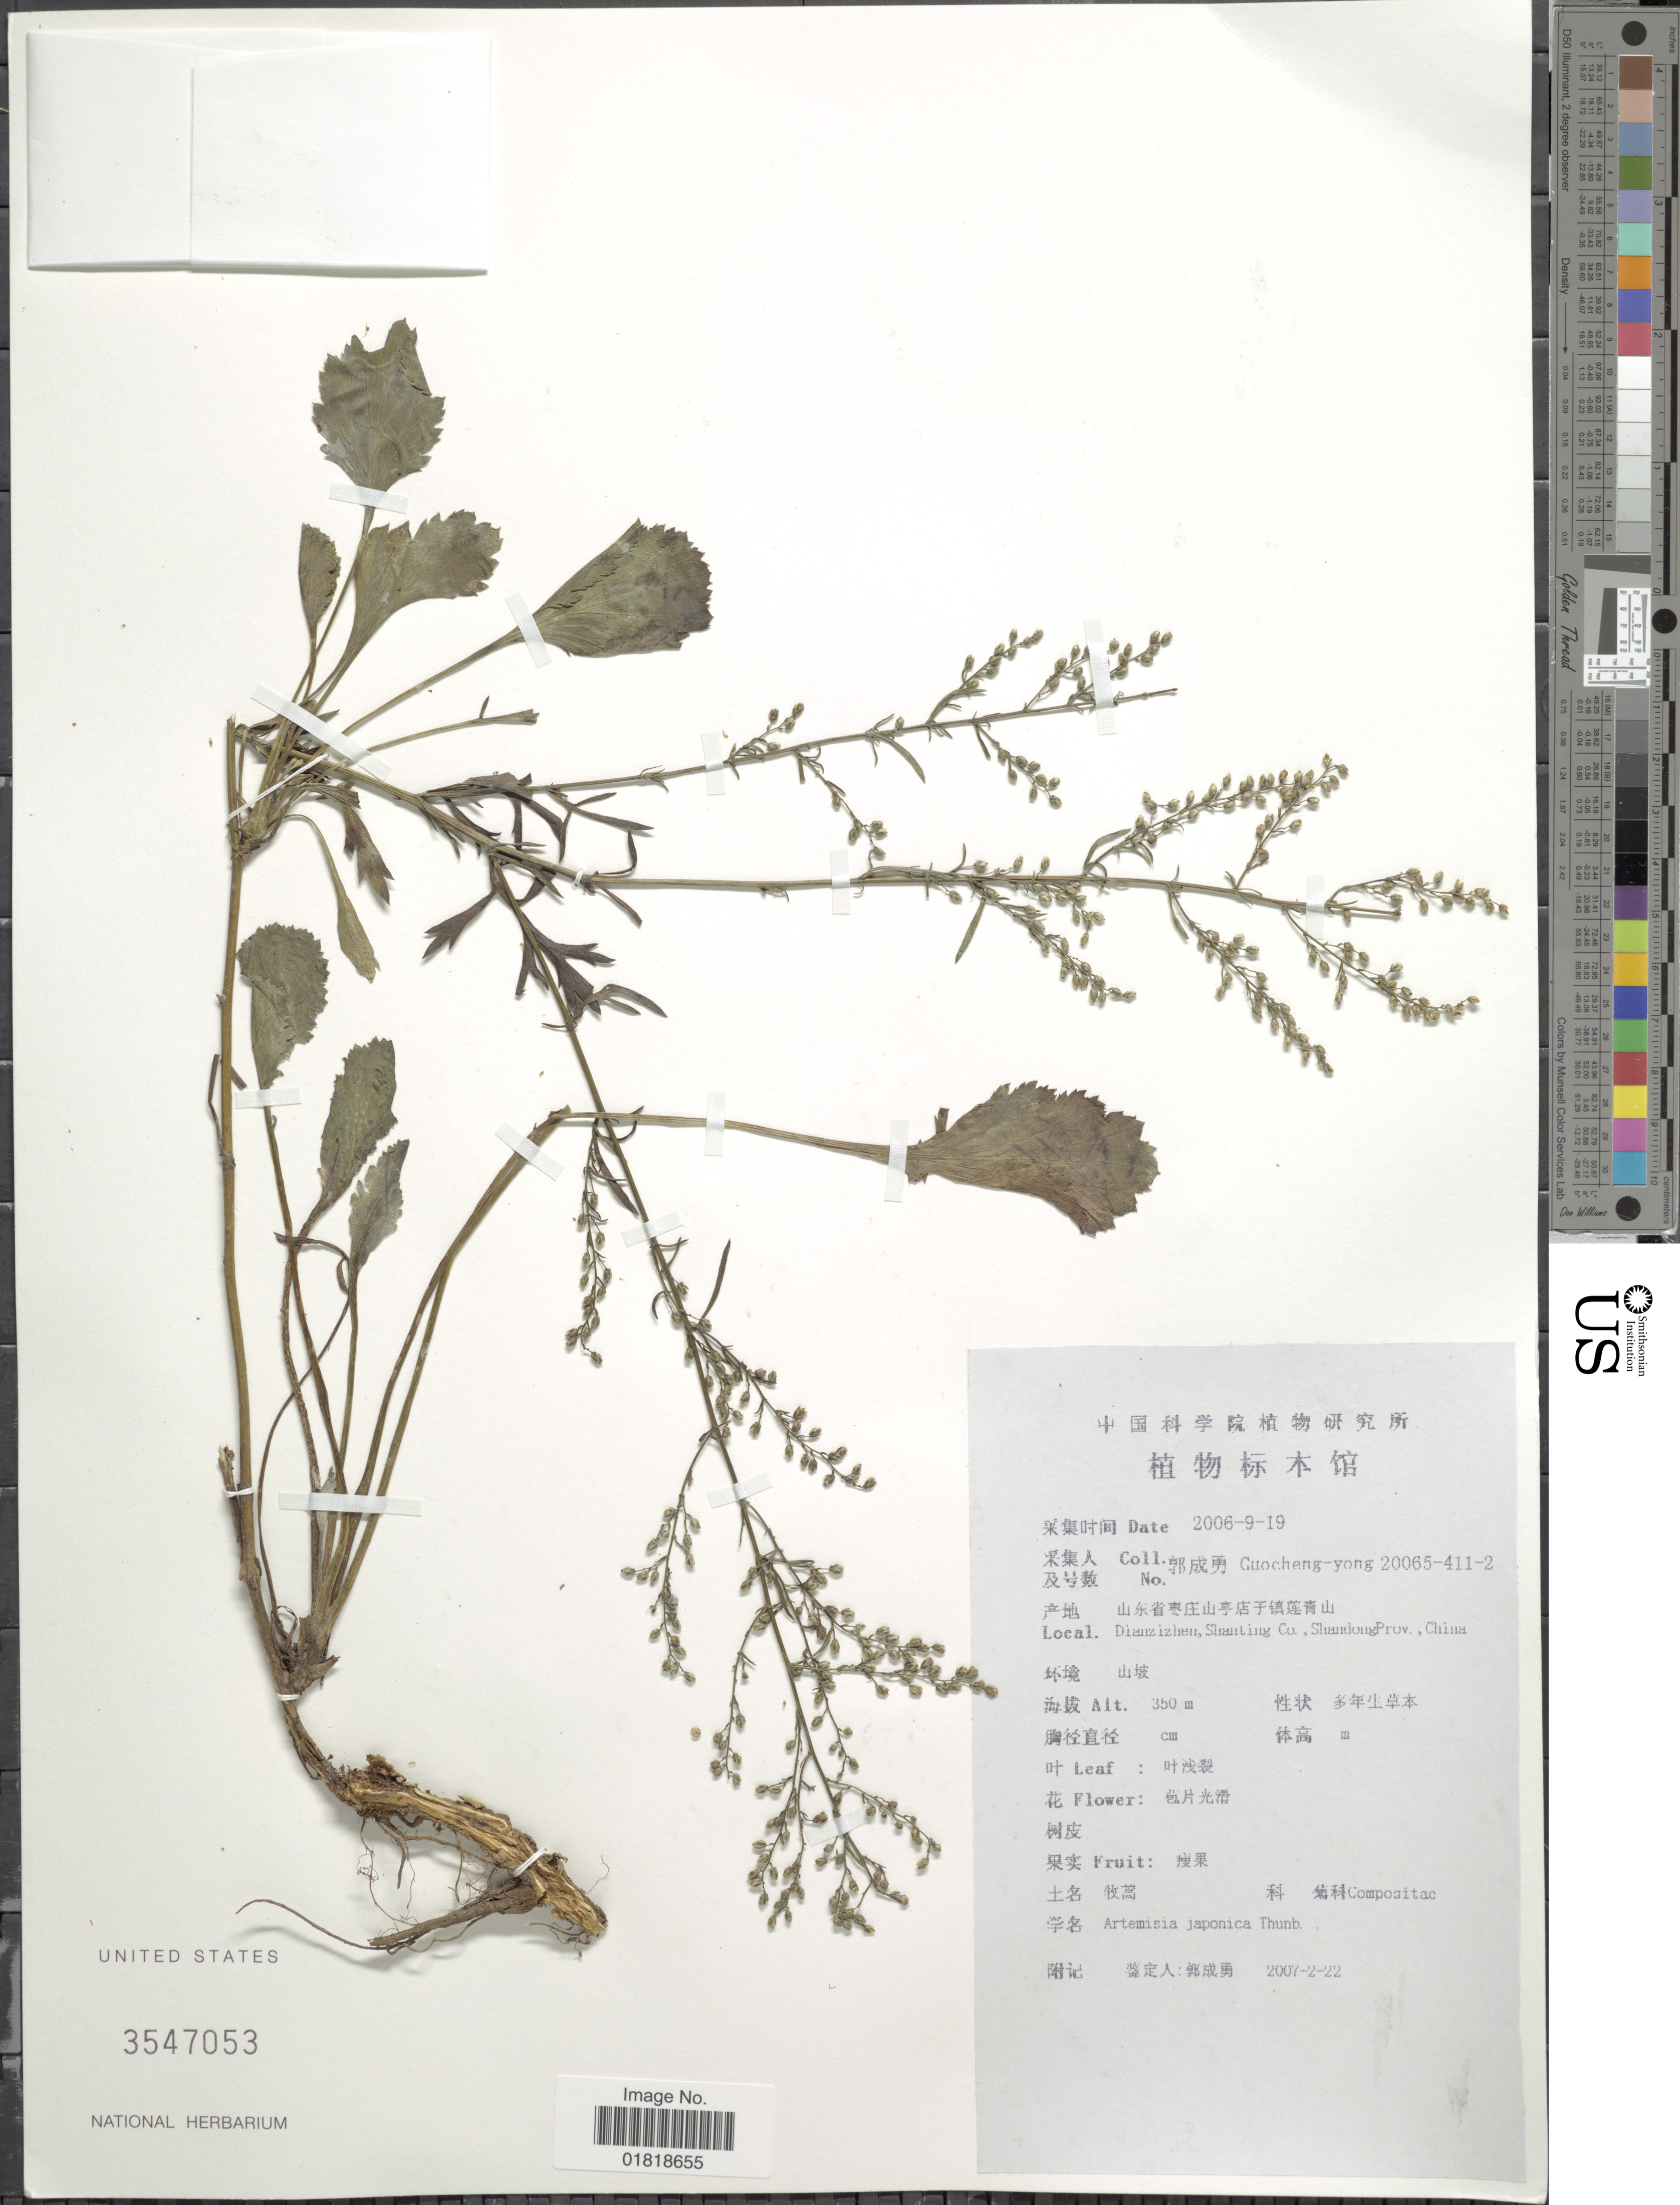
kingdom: Plantae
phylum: Tracheophyta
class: Magnoliopsida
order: Asterales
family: Asteraceae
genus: Artemisia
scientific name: Artemisia japonica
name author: Thunb.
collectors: Guo cheng-yong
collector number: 20065-411-2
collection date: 2006-09-19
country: China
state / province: Shandong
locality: Dianzizhen, Shanting Co.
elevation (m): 350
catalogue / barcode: US 3547053